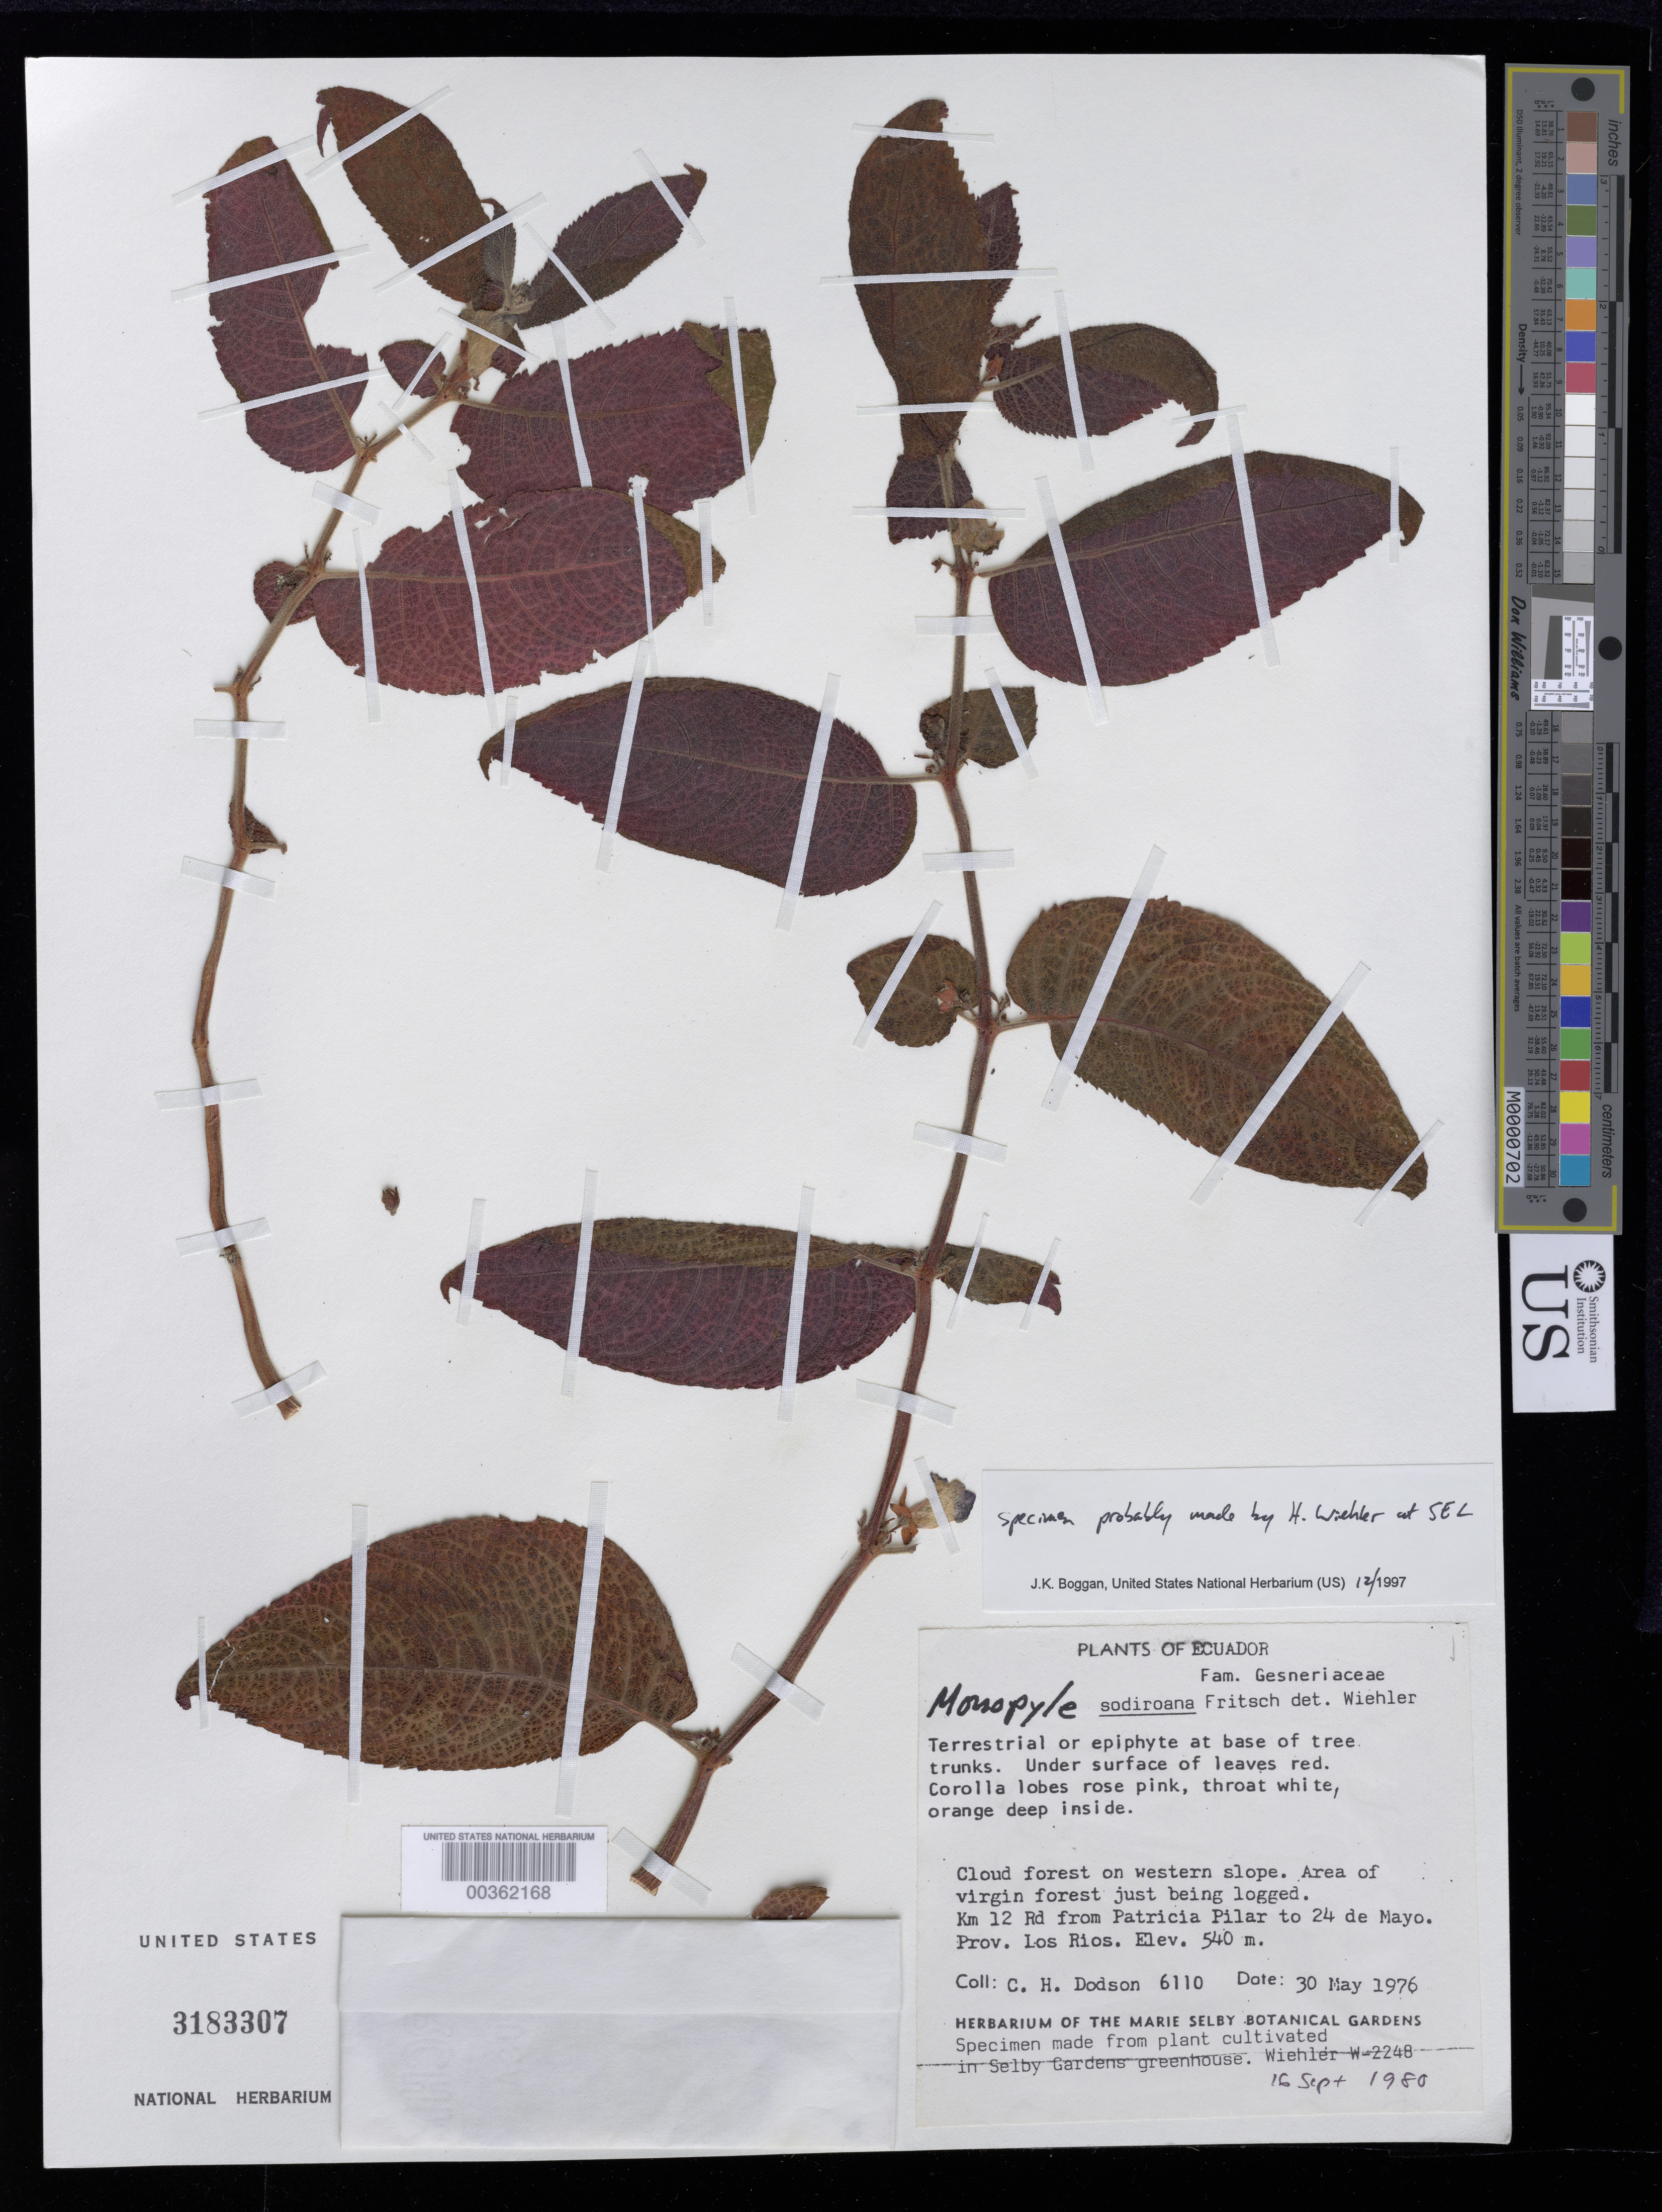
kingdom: Plantae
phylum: Tracheophyta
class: Magnoliopsida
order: Lamiales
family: Gesneriaceae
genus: Monopyle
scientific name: Monopyle sodiroana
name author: Fritsch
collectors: H. J. Wiehler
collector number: s.n. [W-2248]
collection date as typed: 16 Sep 1980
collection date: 1980-09-16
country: Ecuador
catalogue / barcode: US 3183307